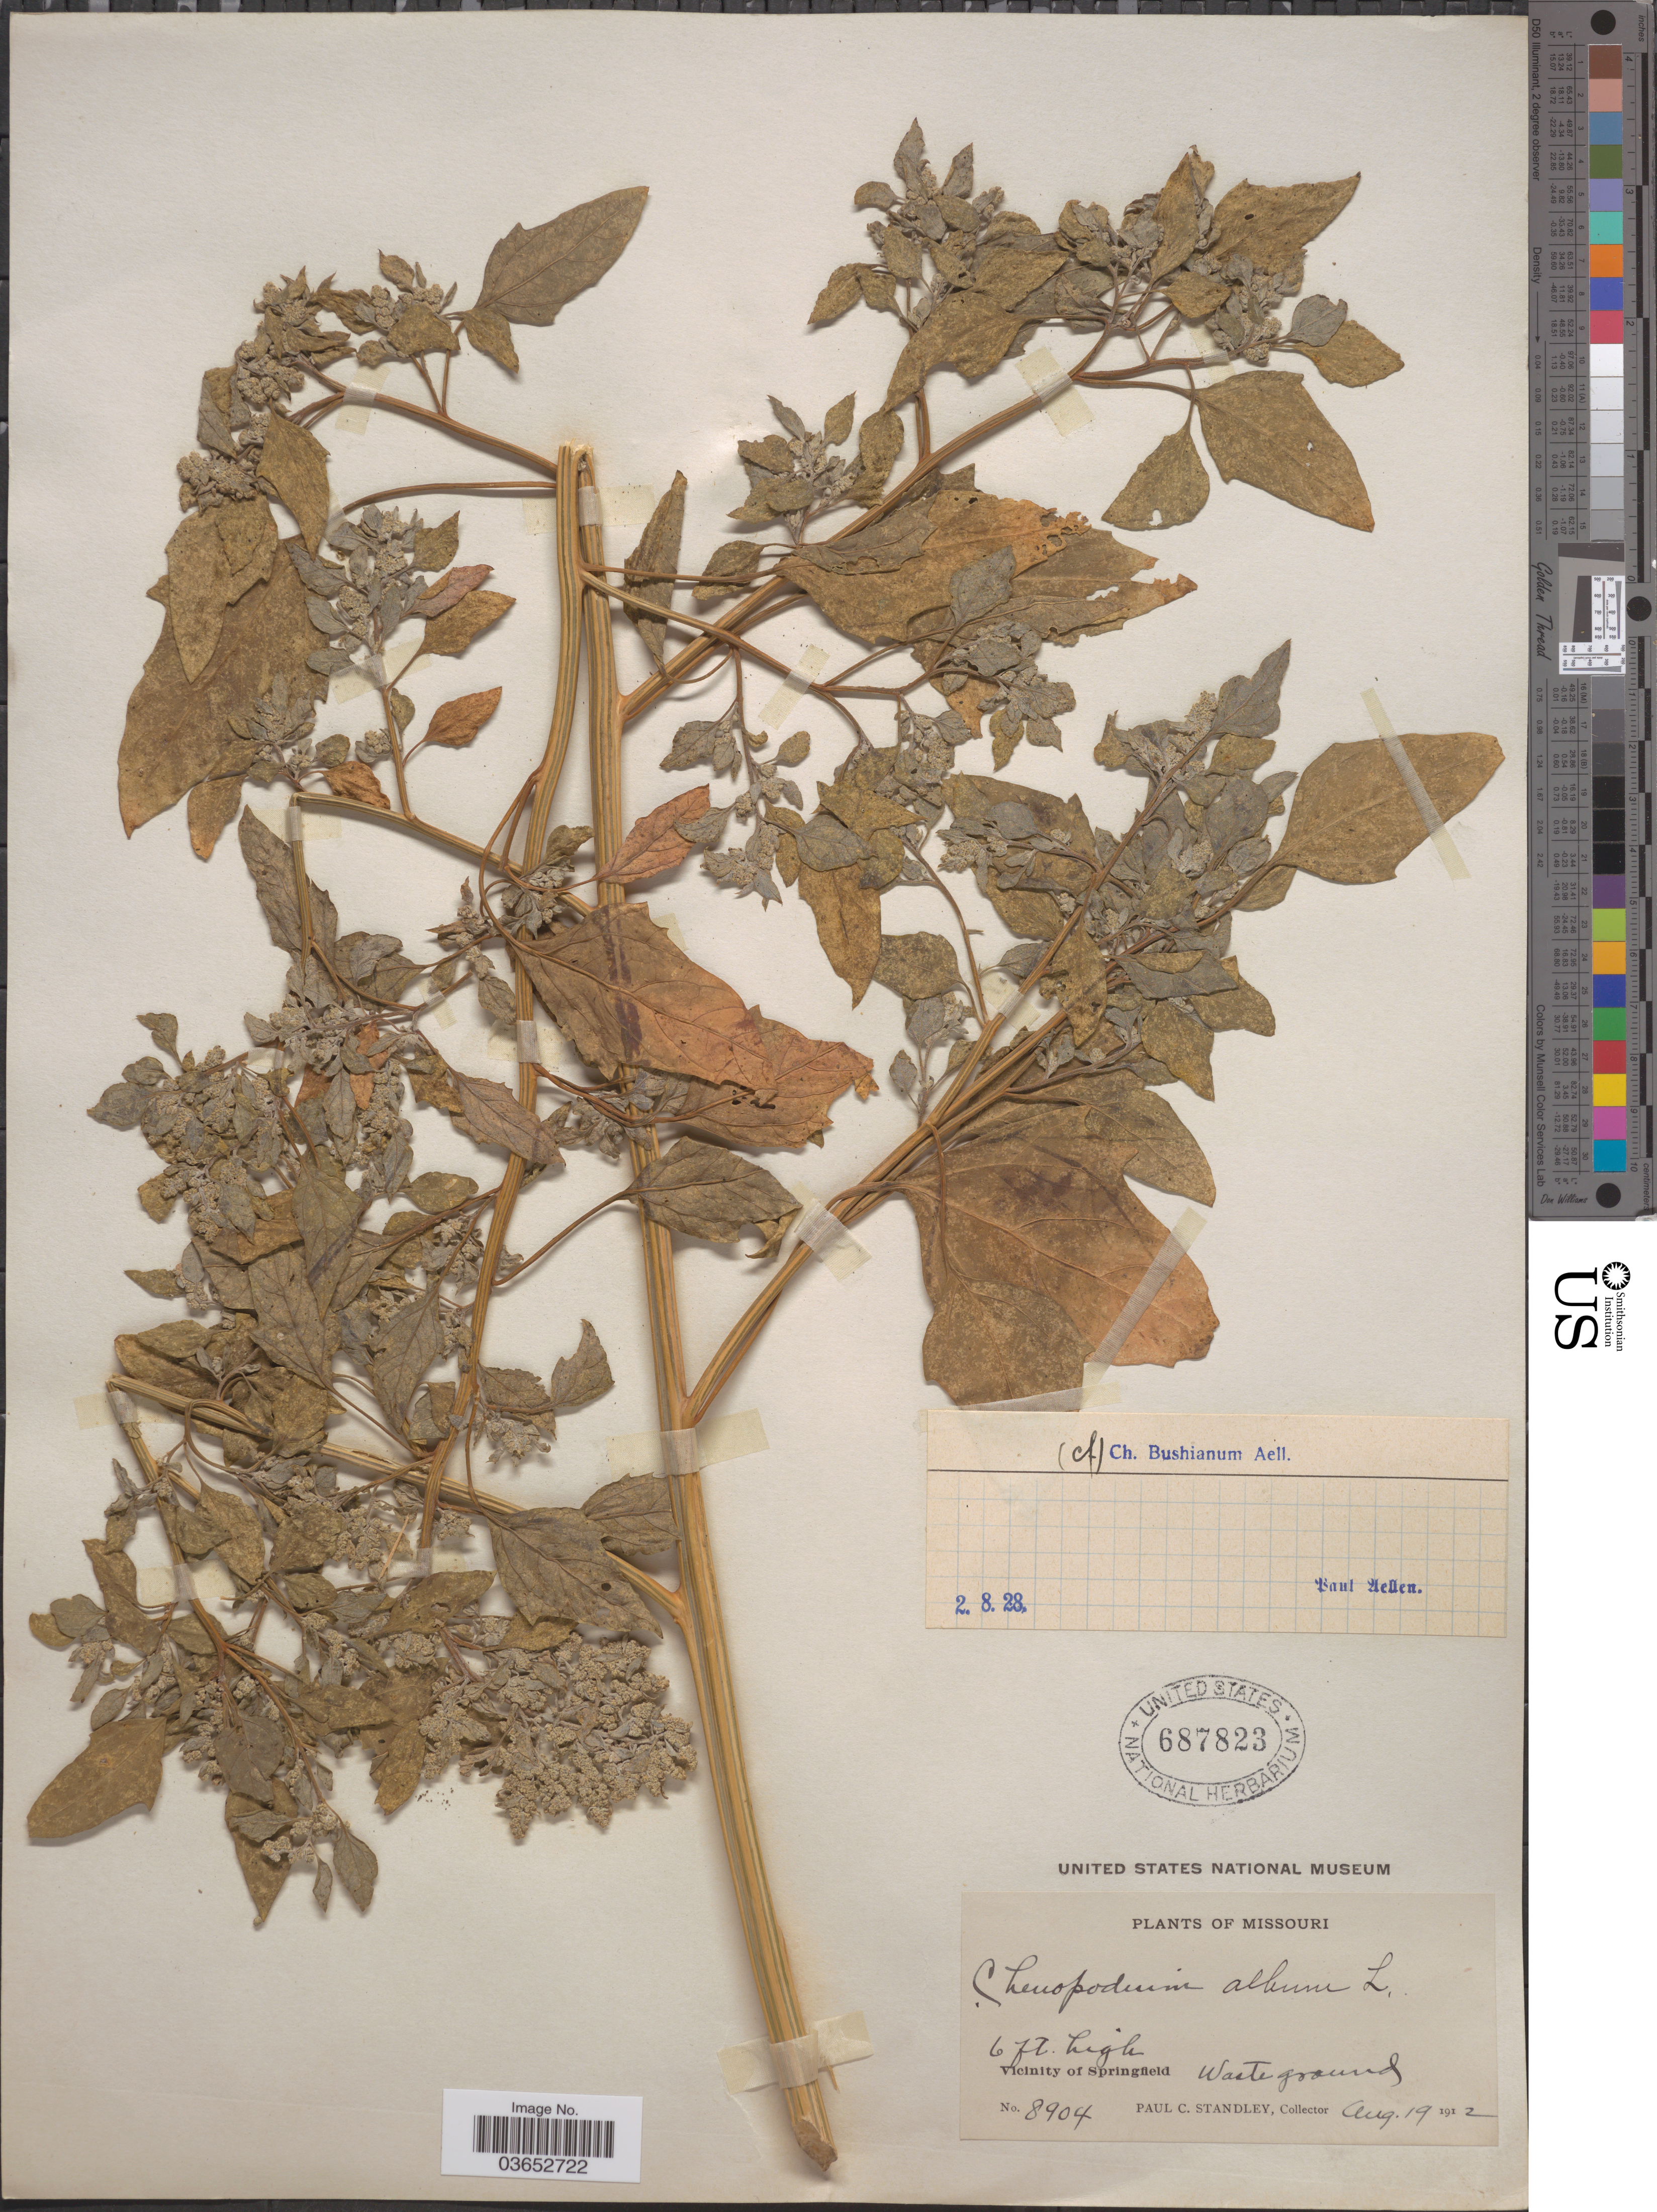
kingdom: Plantae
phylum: Tracheophyta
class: Magnoliopsida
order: Caryophyllales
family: Amaranthaceae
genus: Chenopodium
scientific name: Chenopodium bushianum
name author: Aellen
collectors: P. C. Standley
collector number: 8904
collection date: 1912-08-19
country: United States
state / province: Missouri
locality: Vicinity of Springfield.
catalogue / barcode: US 687823